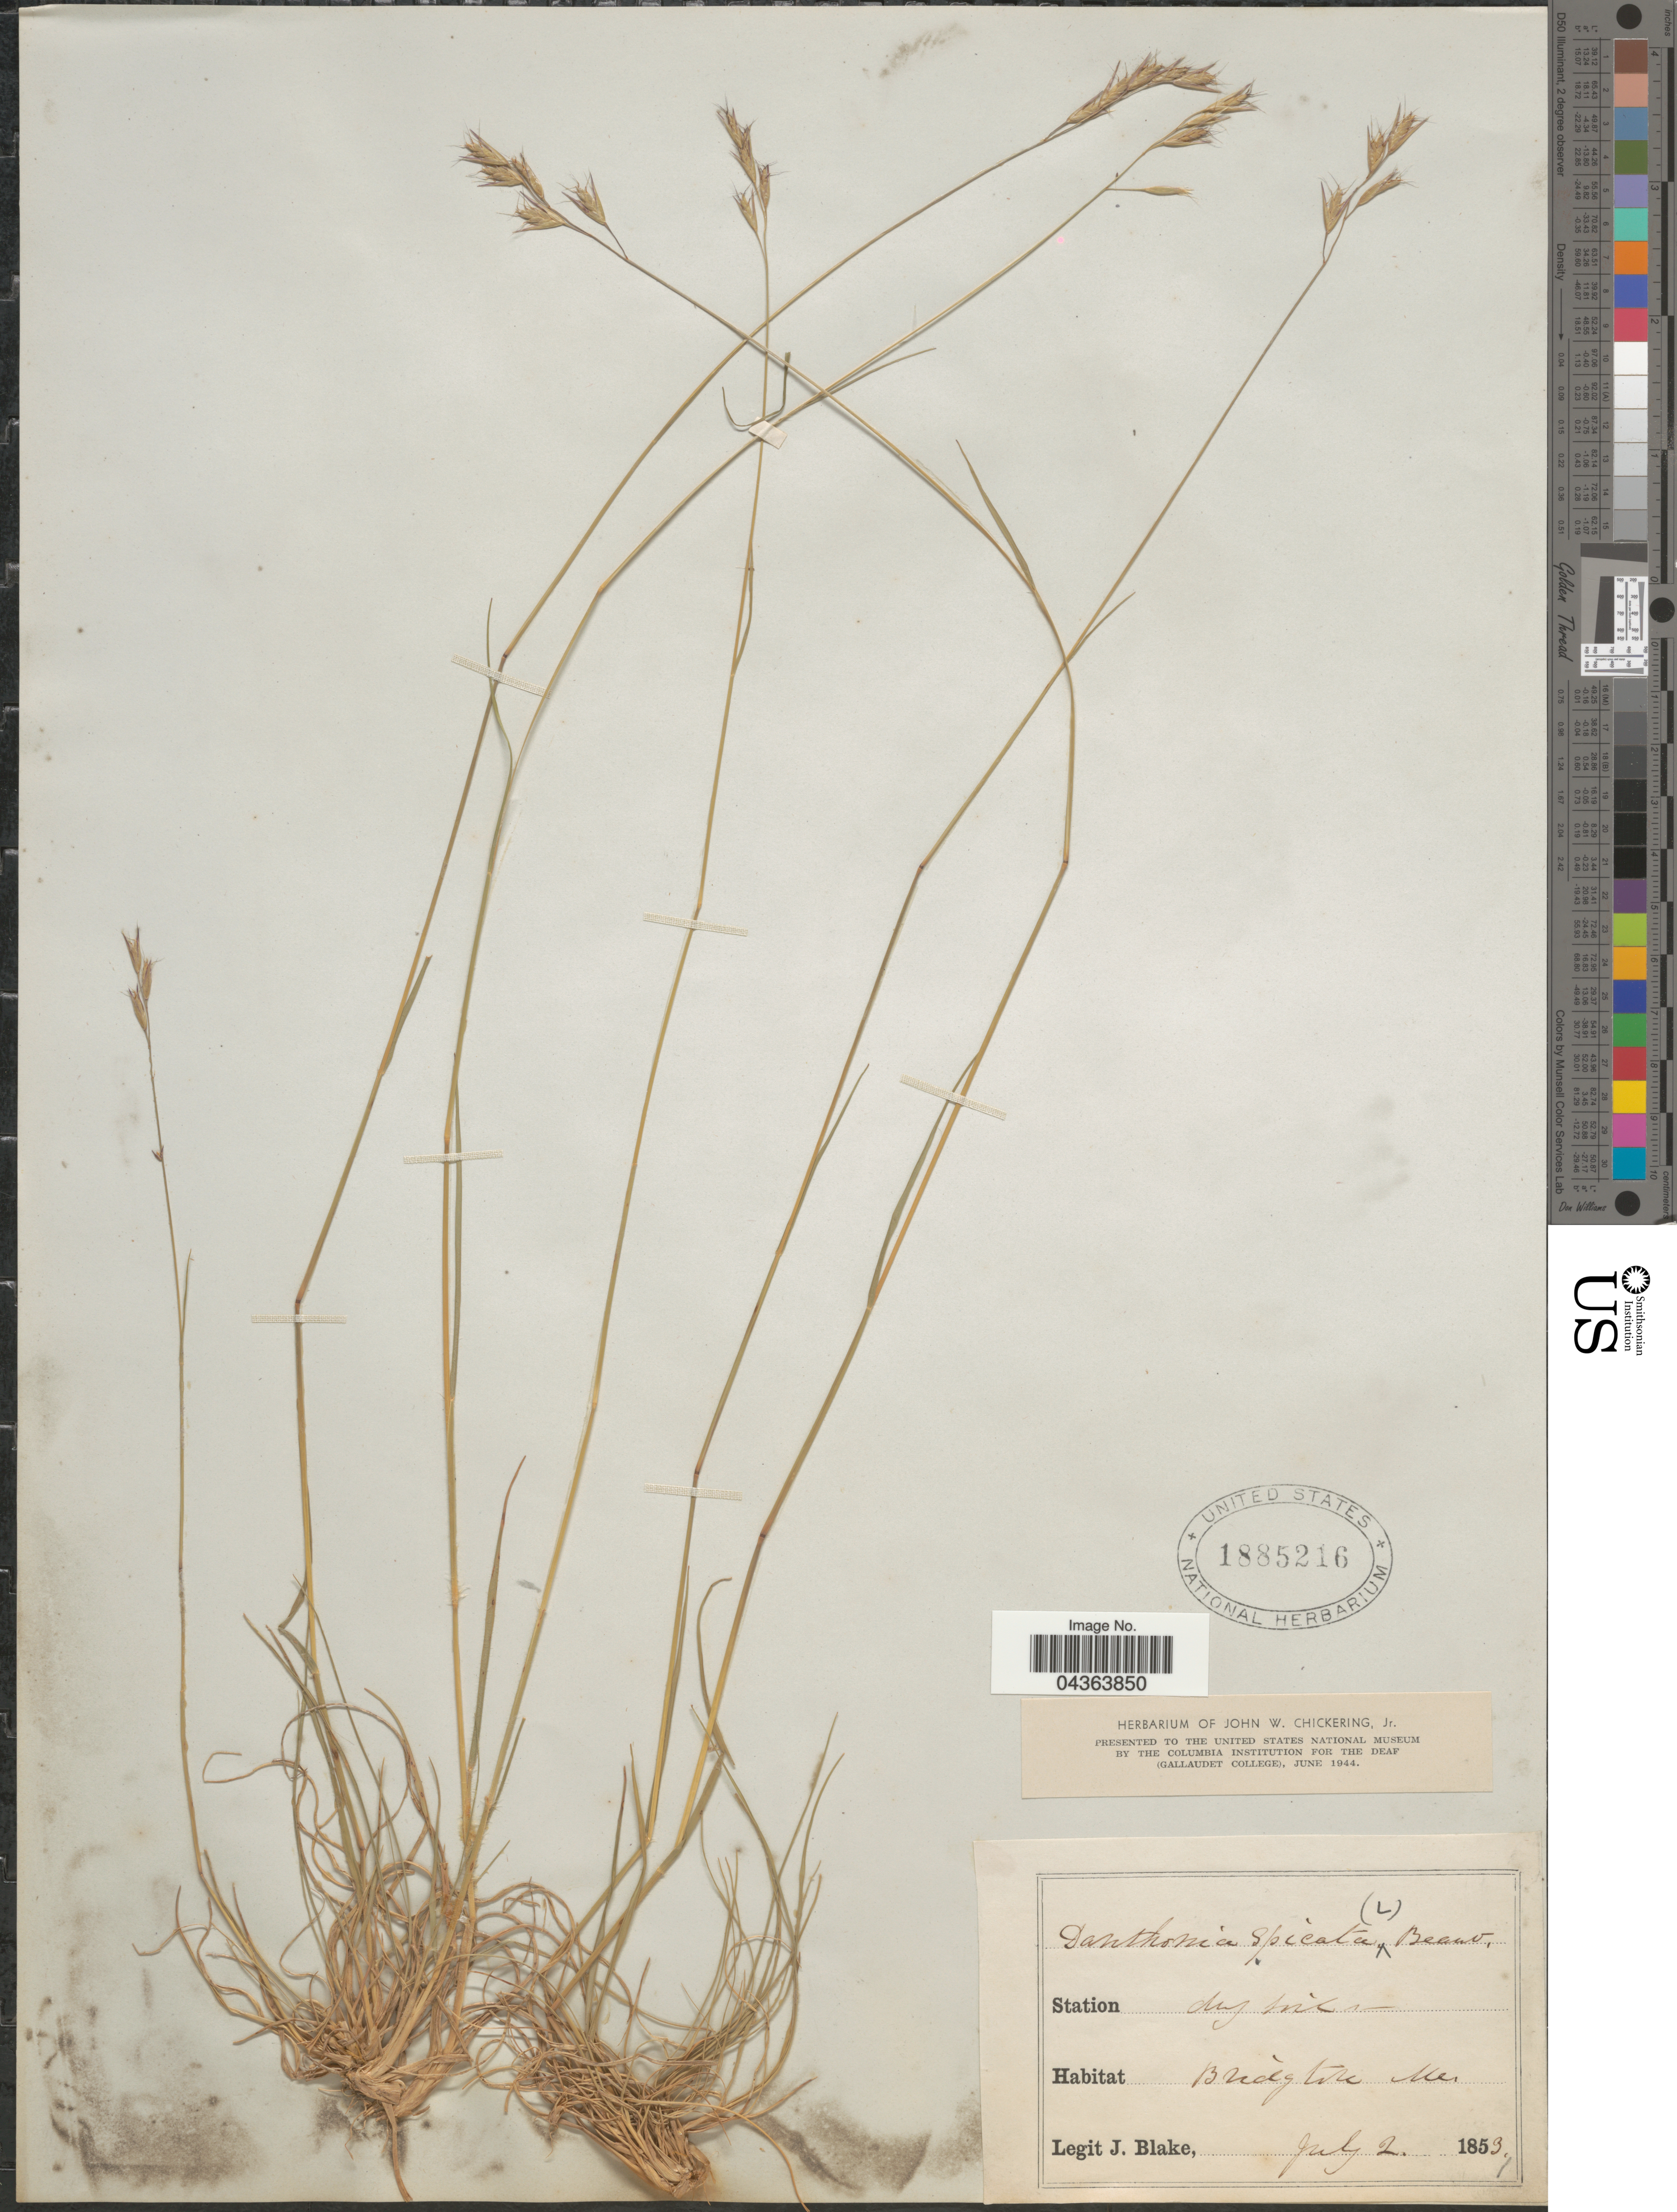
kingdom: Plantae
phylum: Tracheophyta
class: Liliopsida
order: Poales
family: Poaceae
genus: Danthonia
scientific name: Danthonia spicata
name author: (L.) P. Beauv. ex Roem. & Schult.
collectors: J. Blake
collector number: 7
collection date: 1853-07-02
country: United States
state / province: Maine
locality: Bridgton.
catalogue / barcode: US 1885216